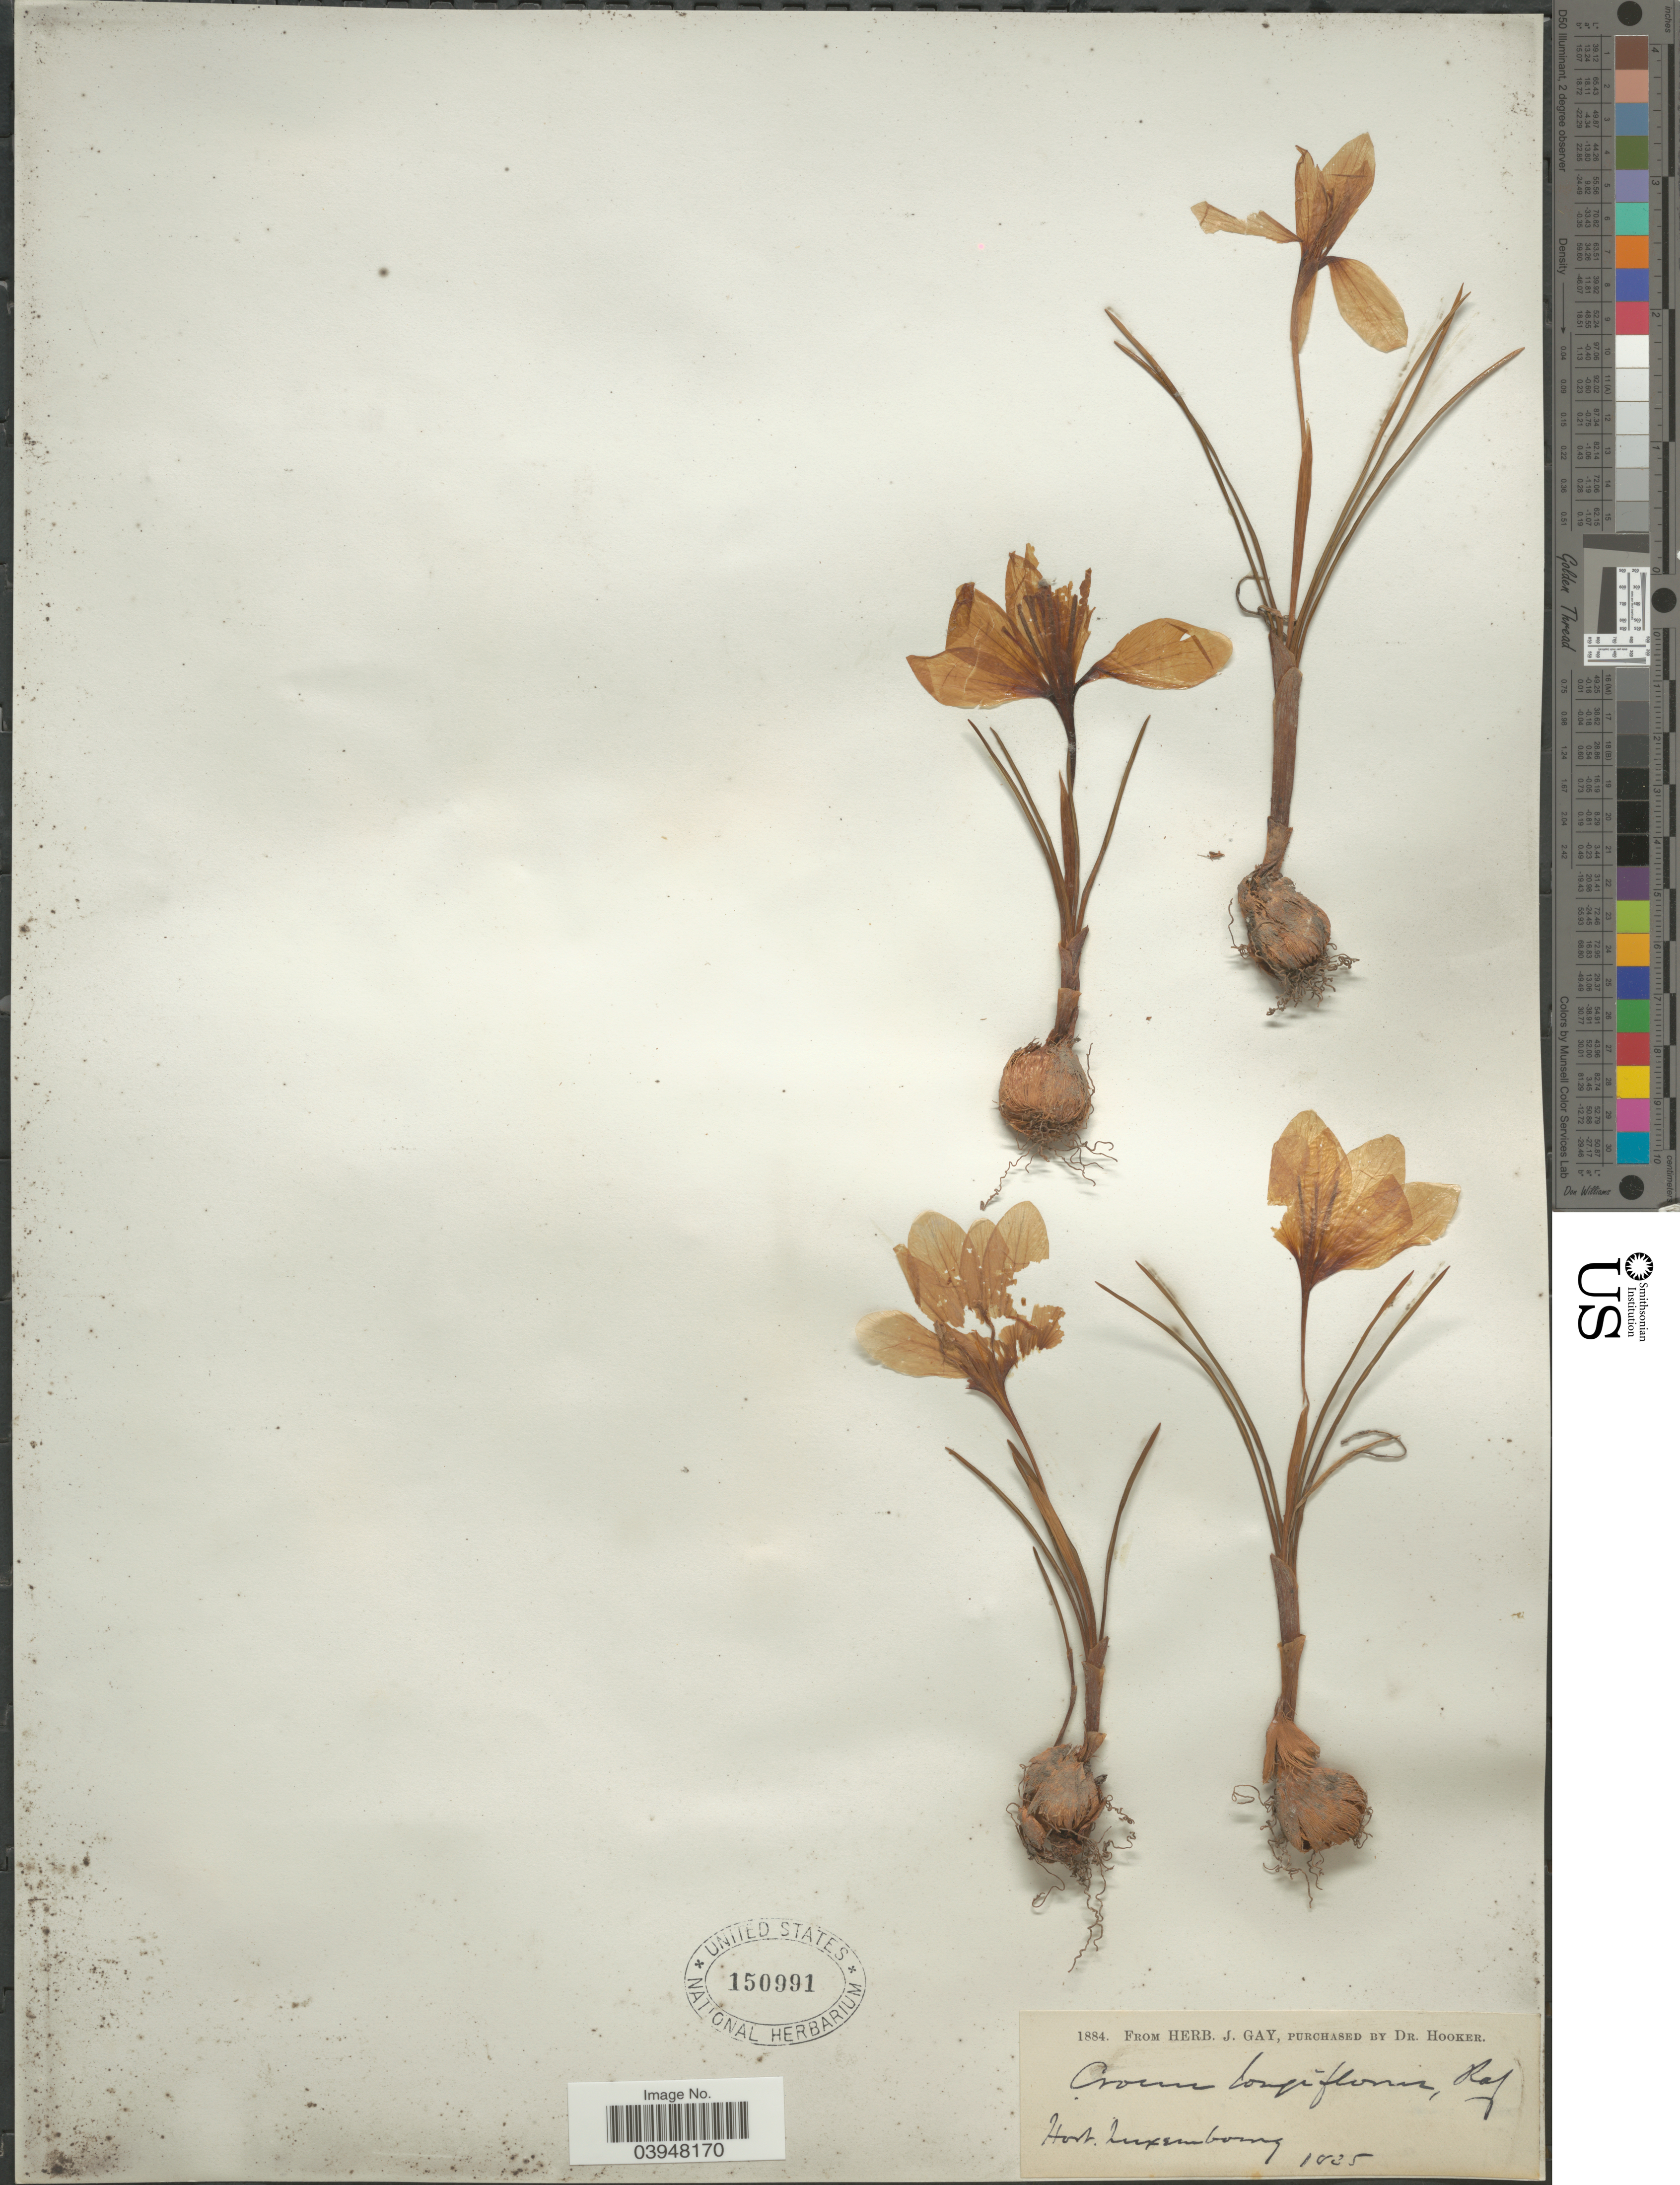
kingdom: Plantae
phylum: Tracheophyta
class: Liliopsida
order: Asparagales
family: Iridaceae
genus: Crocus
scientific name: Crocus longiflorus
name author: Raf.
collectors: ex herb. J. Gay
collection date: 1835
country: Luxembourg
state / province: Luxembourg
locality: Hort. Luxembourg.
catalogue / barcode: US 150991